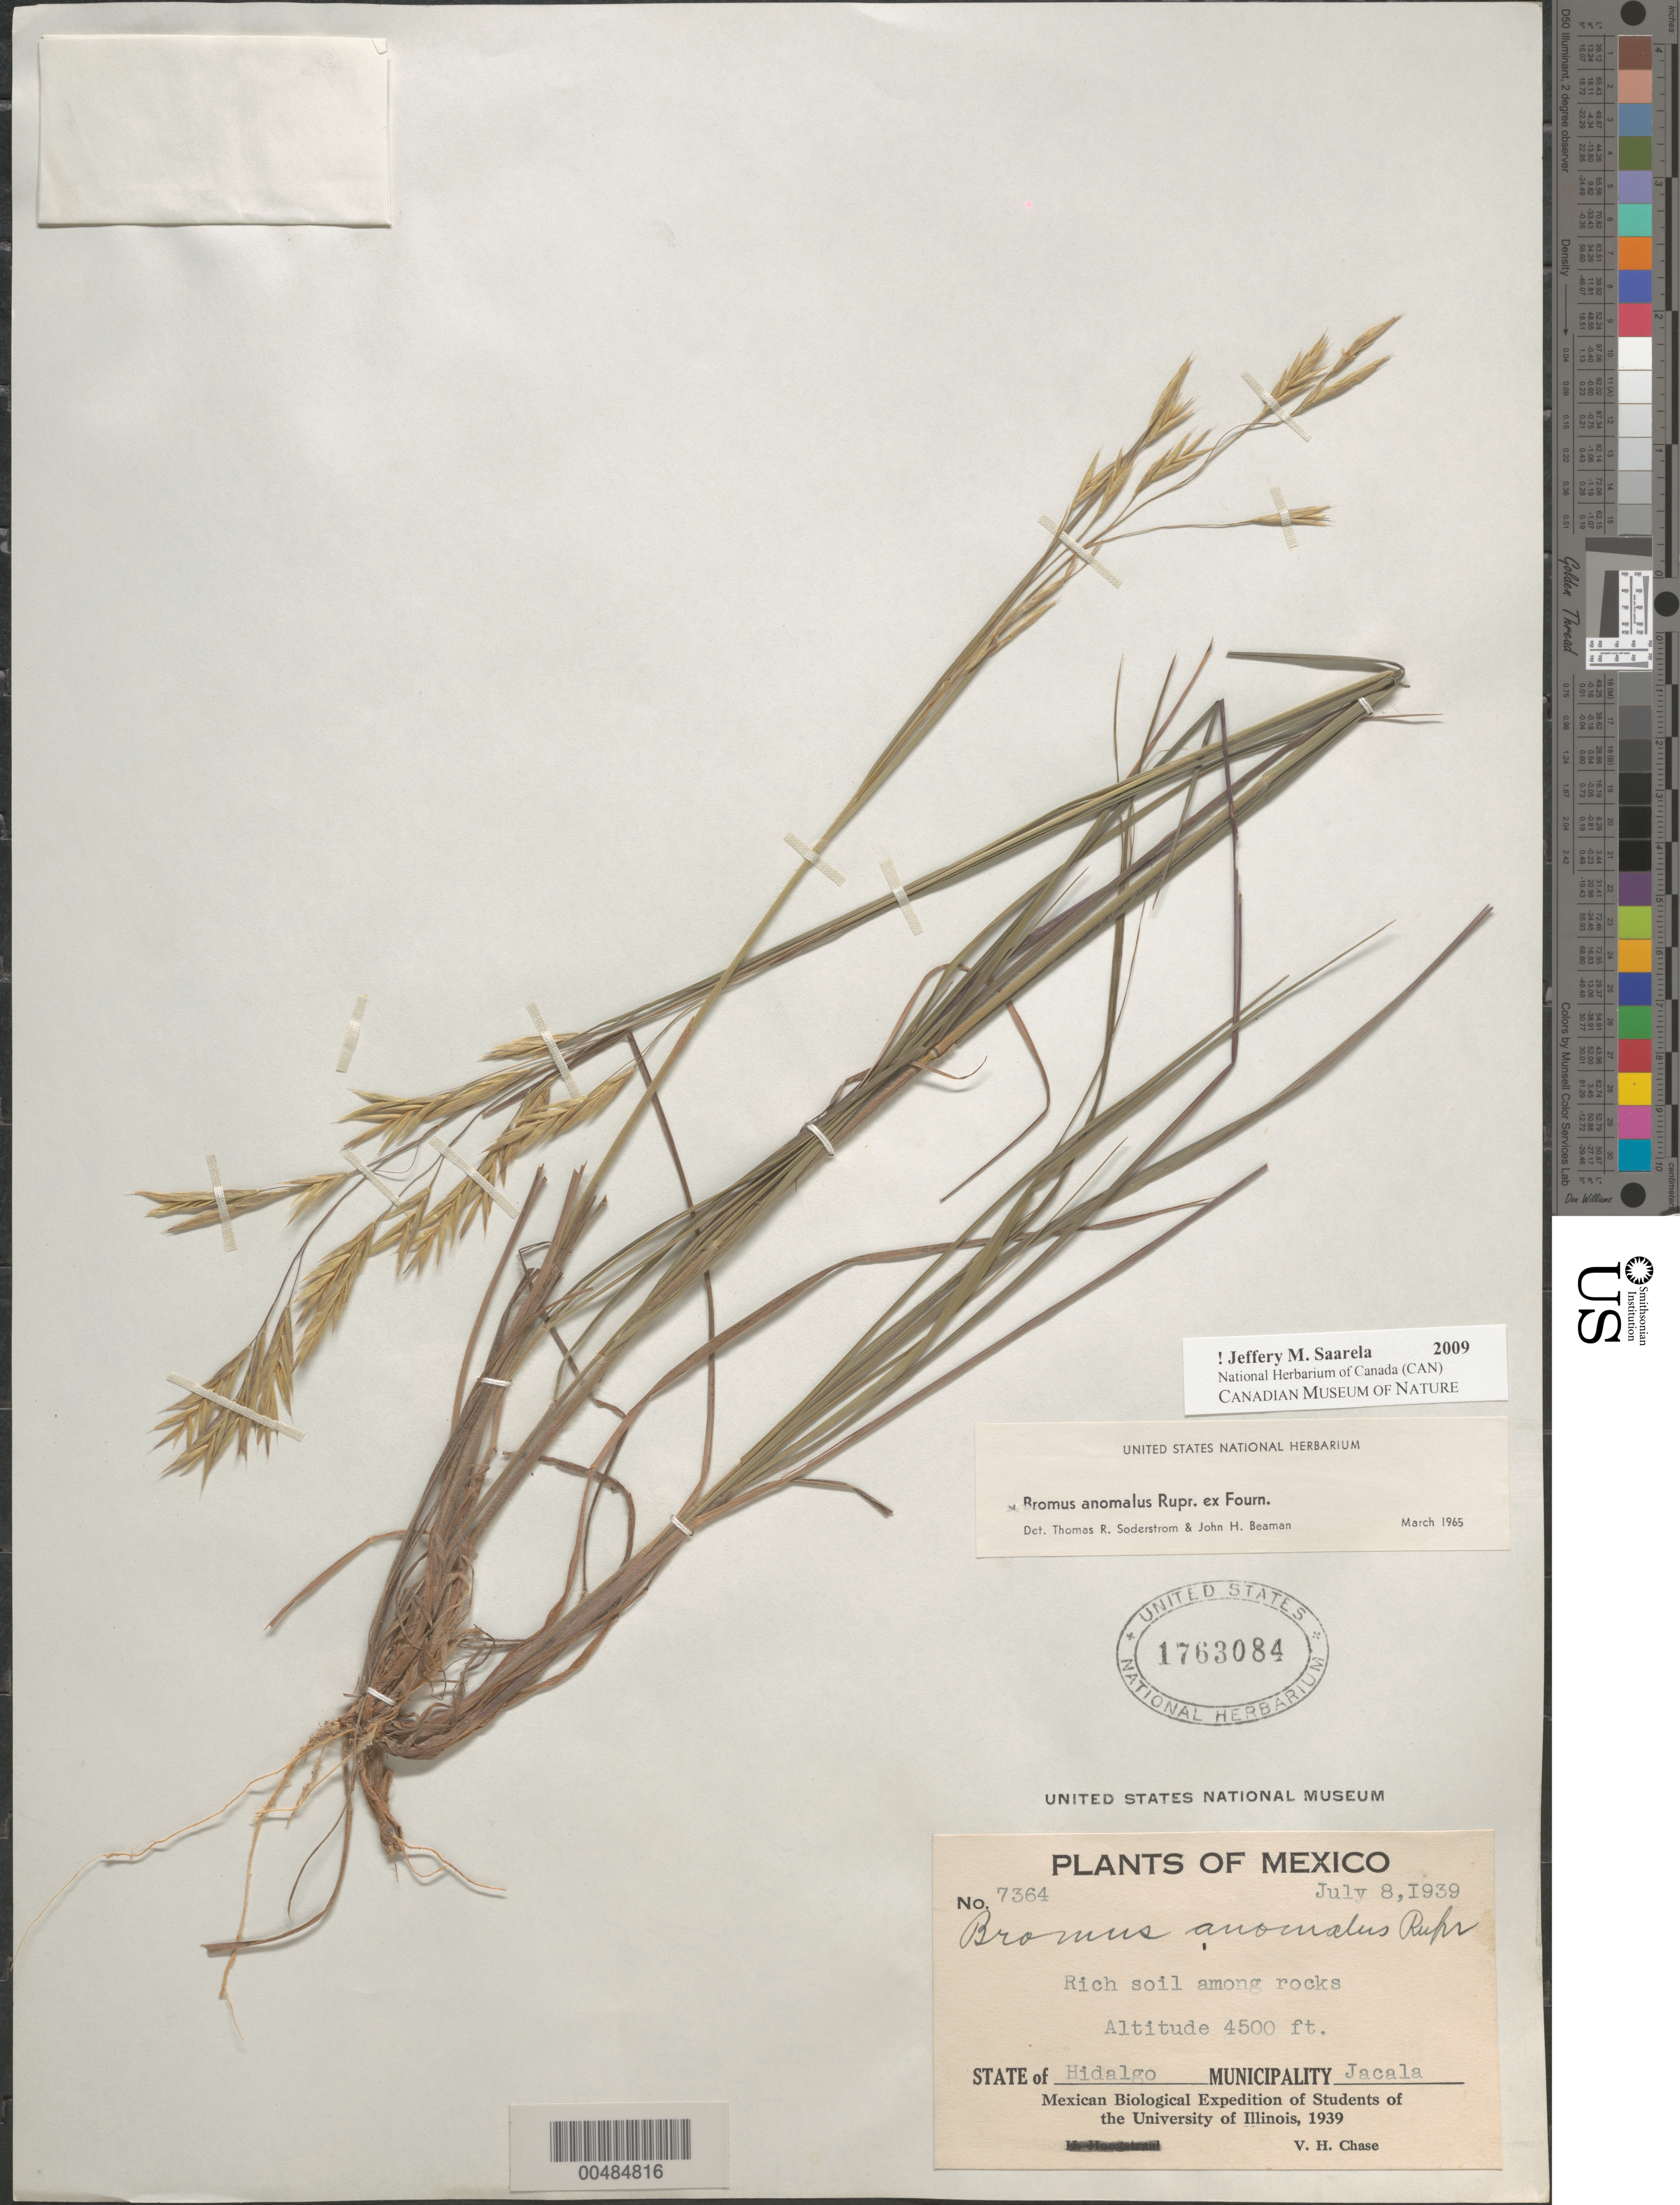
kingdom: Plantae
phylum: Tracheophyta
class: Liliopsida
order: Poales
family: Poaceae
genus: Bromus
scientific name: Bromus anomalus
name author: Rupr. ex E. Fourn.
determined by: Soderstrom, T. R.; Beaman, J. H.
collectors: V. H. Chase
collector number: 7364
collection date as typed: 8 Jul 1939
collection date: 1939-07-08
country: Mexico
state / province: Hidalgo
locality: Mun. Jacala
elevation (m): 1372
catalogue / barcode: US 1763084